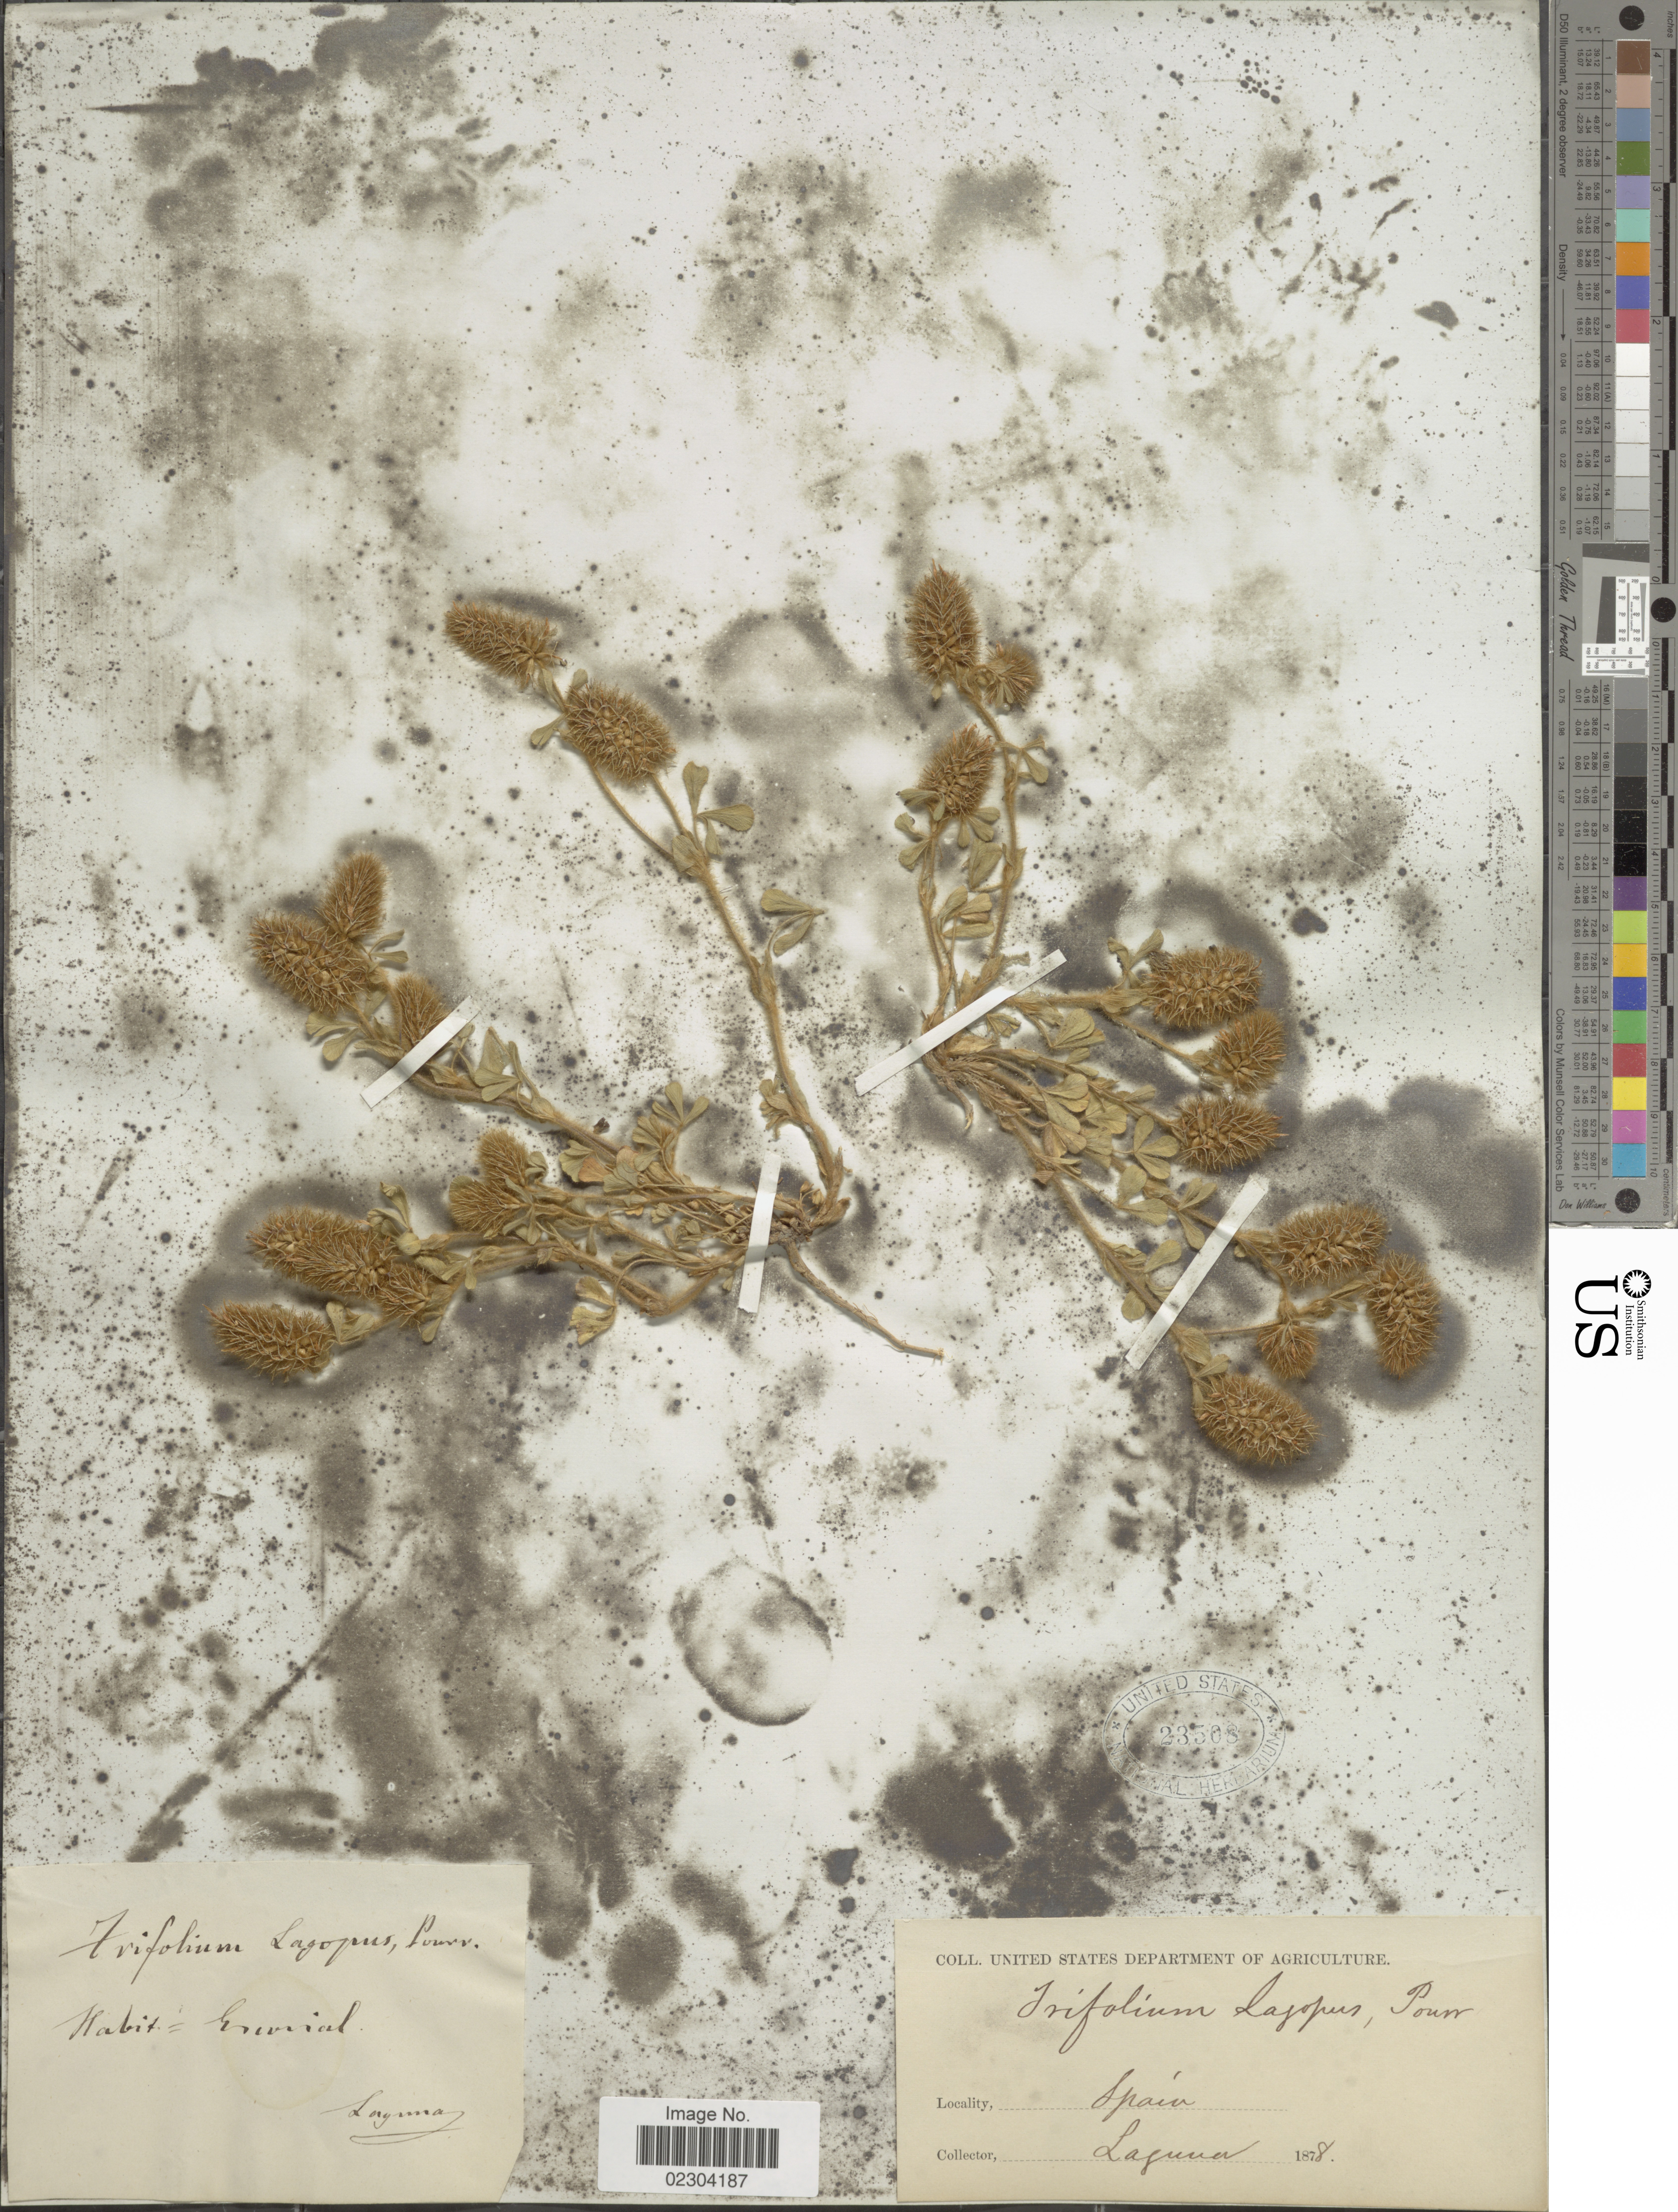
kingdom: Plantae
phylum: Tracheophyta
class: Magnoliopsida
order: Fabales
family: Fabaceae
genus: Trifolium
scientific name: Trifolium lagopus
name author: Willd.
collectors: -. Laguna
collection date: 1878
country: Spain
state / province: Madrid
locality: Escorial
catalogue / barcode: US 23508